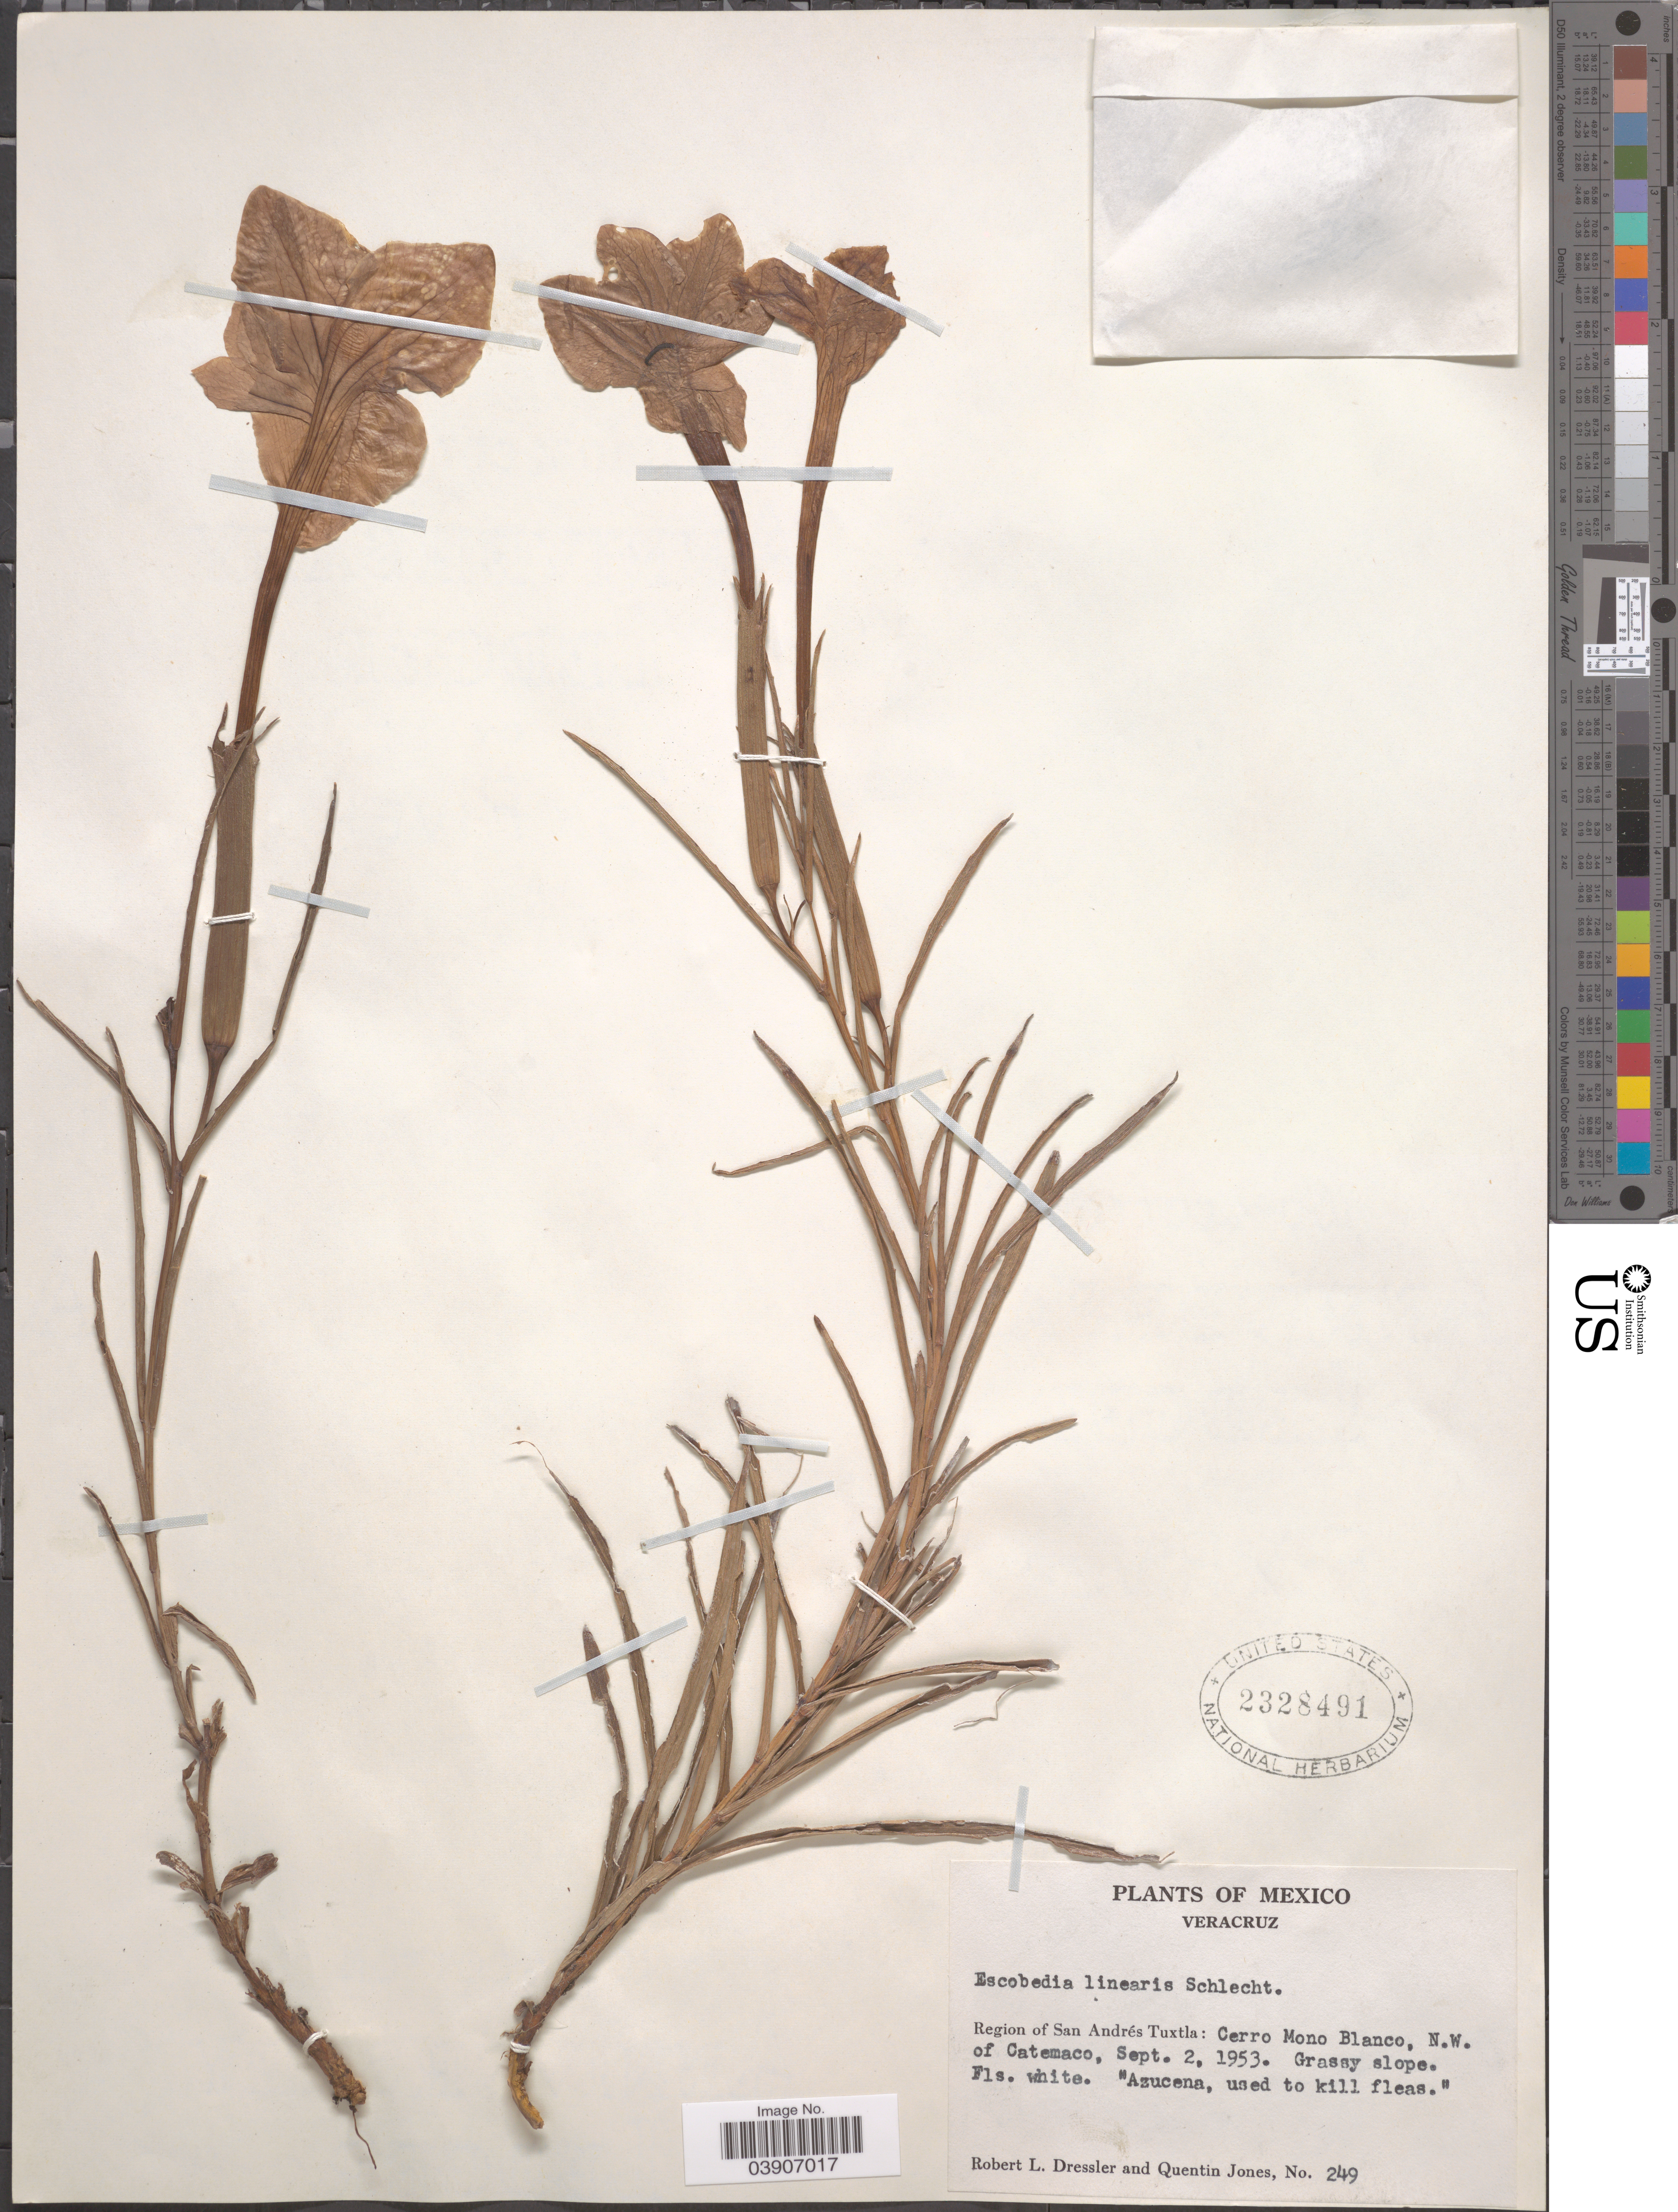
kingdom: Plantae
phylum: Tracheophyta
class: Magnoliopsida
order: Lamiales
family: Orobanchaceae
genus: Escobedia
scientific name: Escobedia laevis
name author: Schltdl. & Cham.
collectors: R. Dressler & Q. Jones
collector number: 249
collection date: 1953-09-02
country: Mexico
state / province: Veracruz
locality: Veracruz. Region of San Andrés Tuxtla: Cerro Mono Blanco, N.W. of Catemaco.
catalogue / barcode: US 2328491